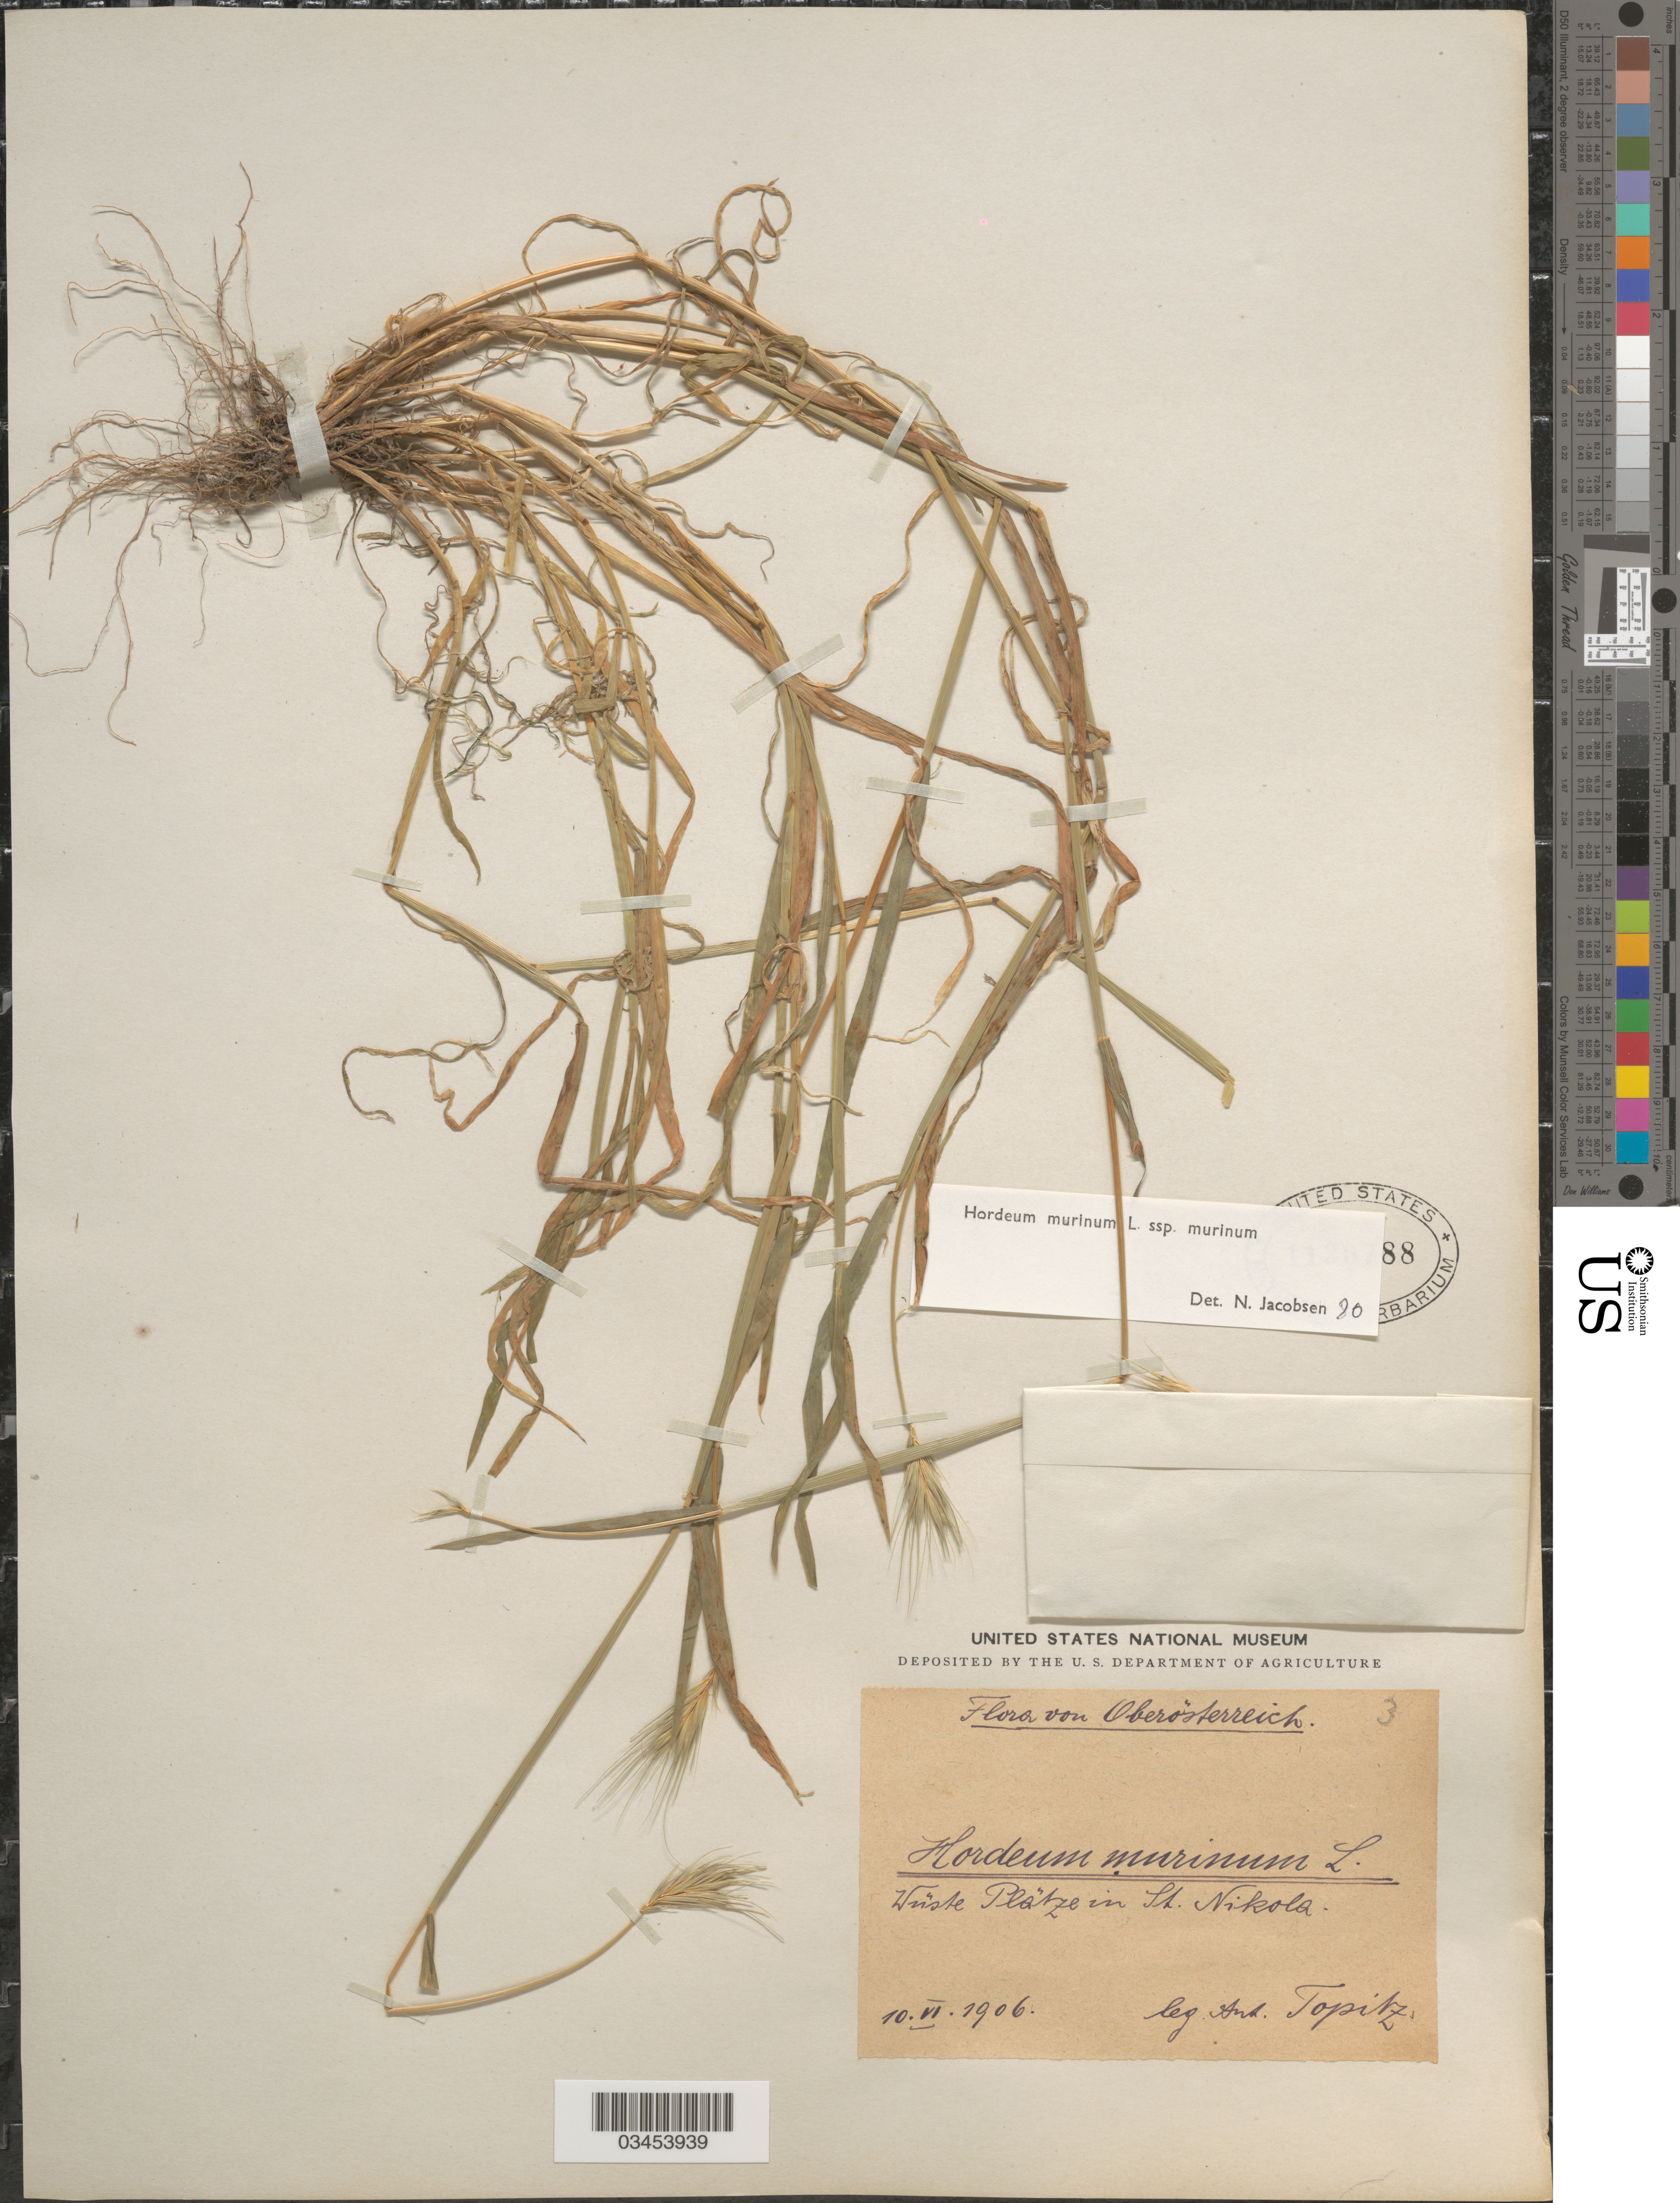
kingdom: Plantae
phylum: Tracheophyta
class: Liliopsida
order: Poales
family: Poaceae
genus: Hordeum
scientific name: Hordeum murinum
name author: L.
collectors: A. Topitz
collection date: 1906-06-10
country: Austria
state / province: Oberosterreich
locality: Wüste Plätze in St. Nikola.